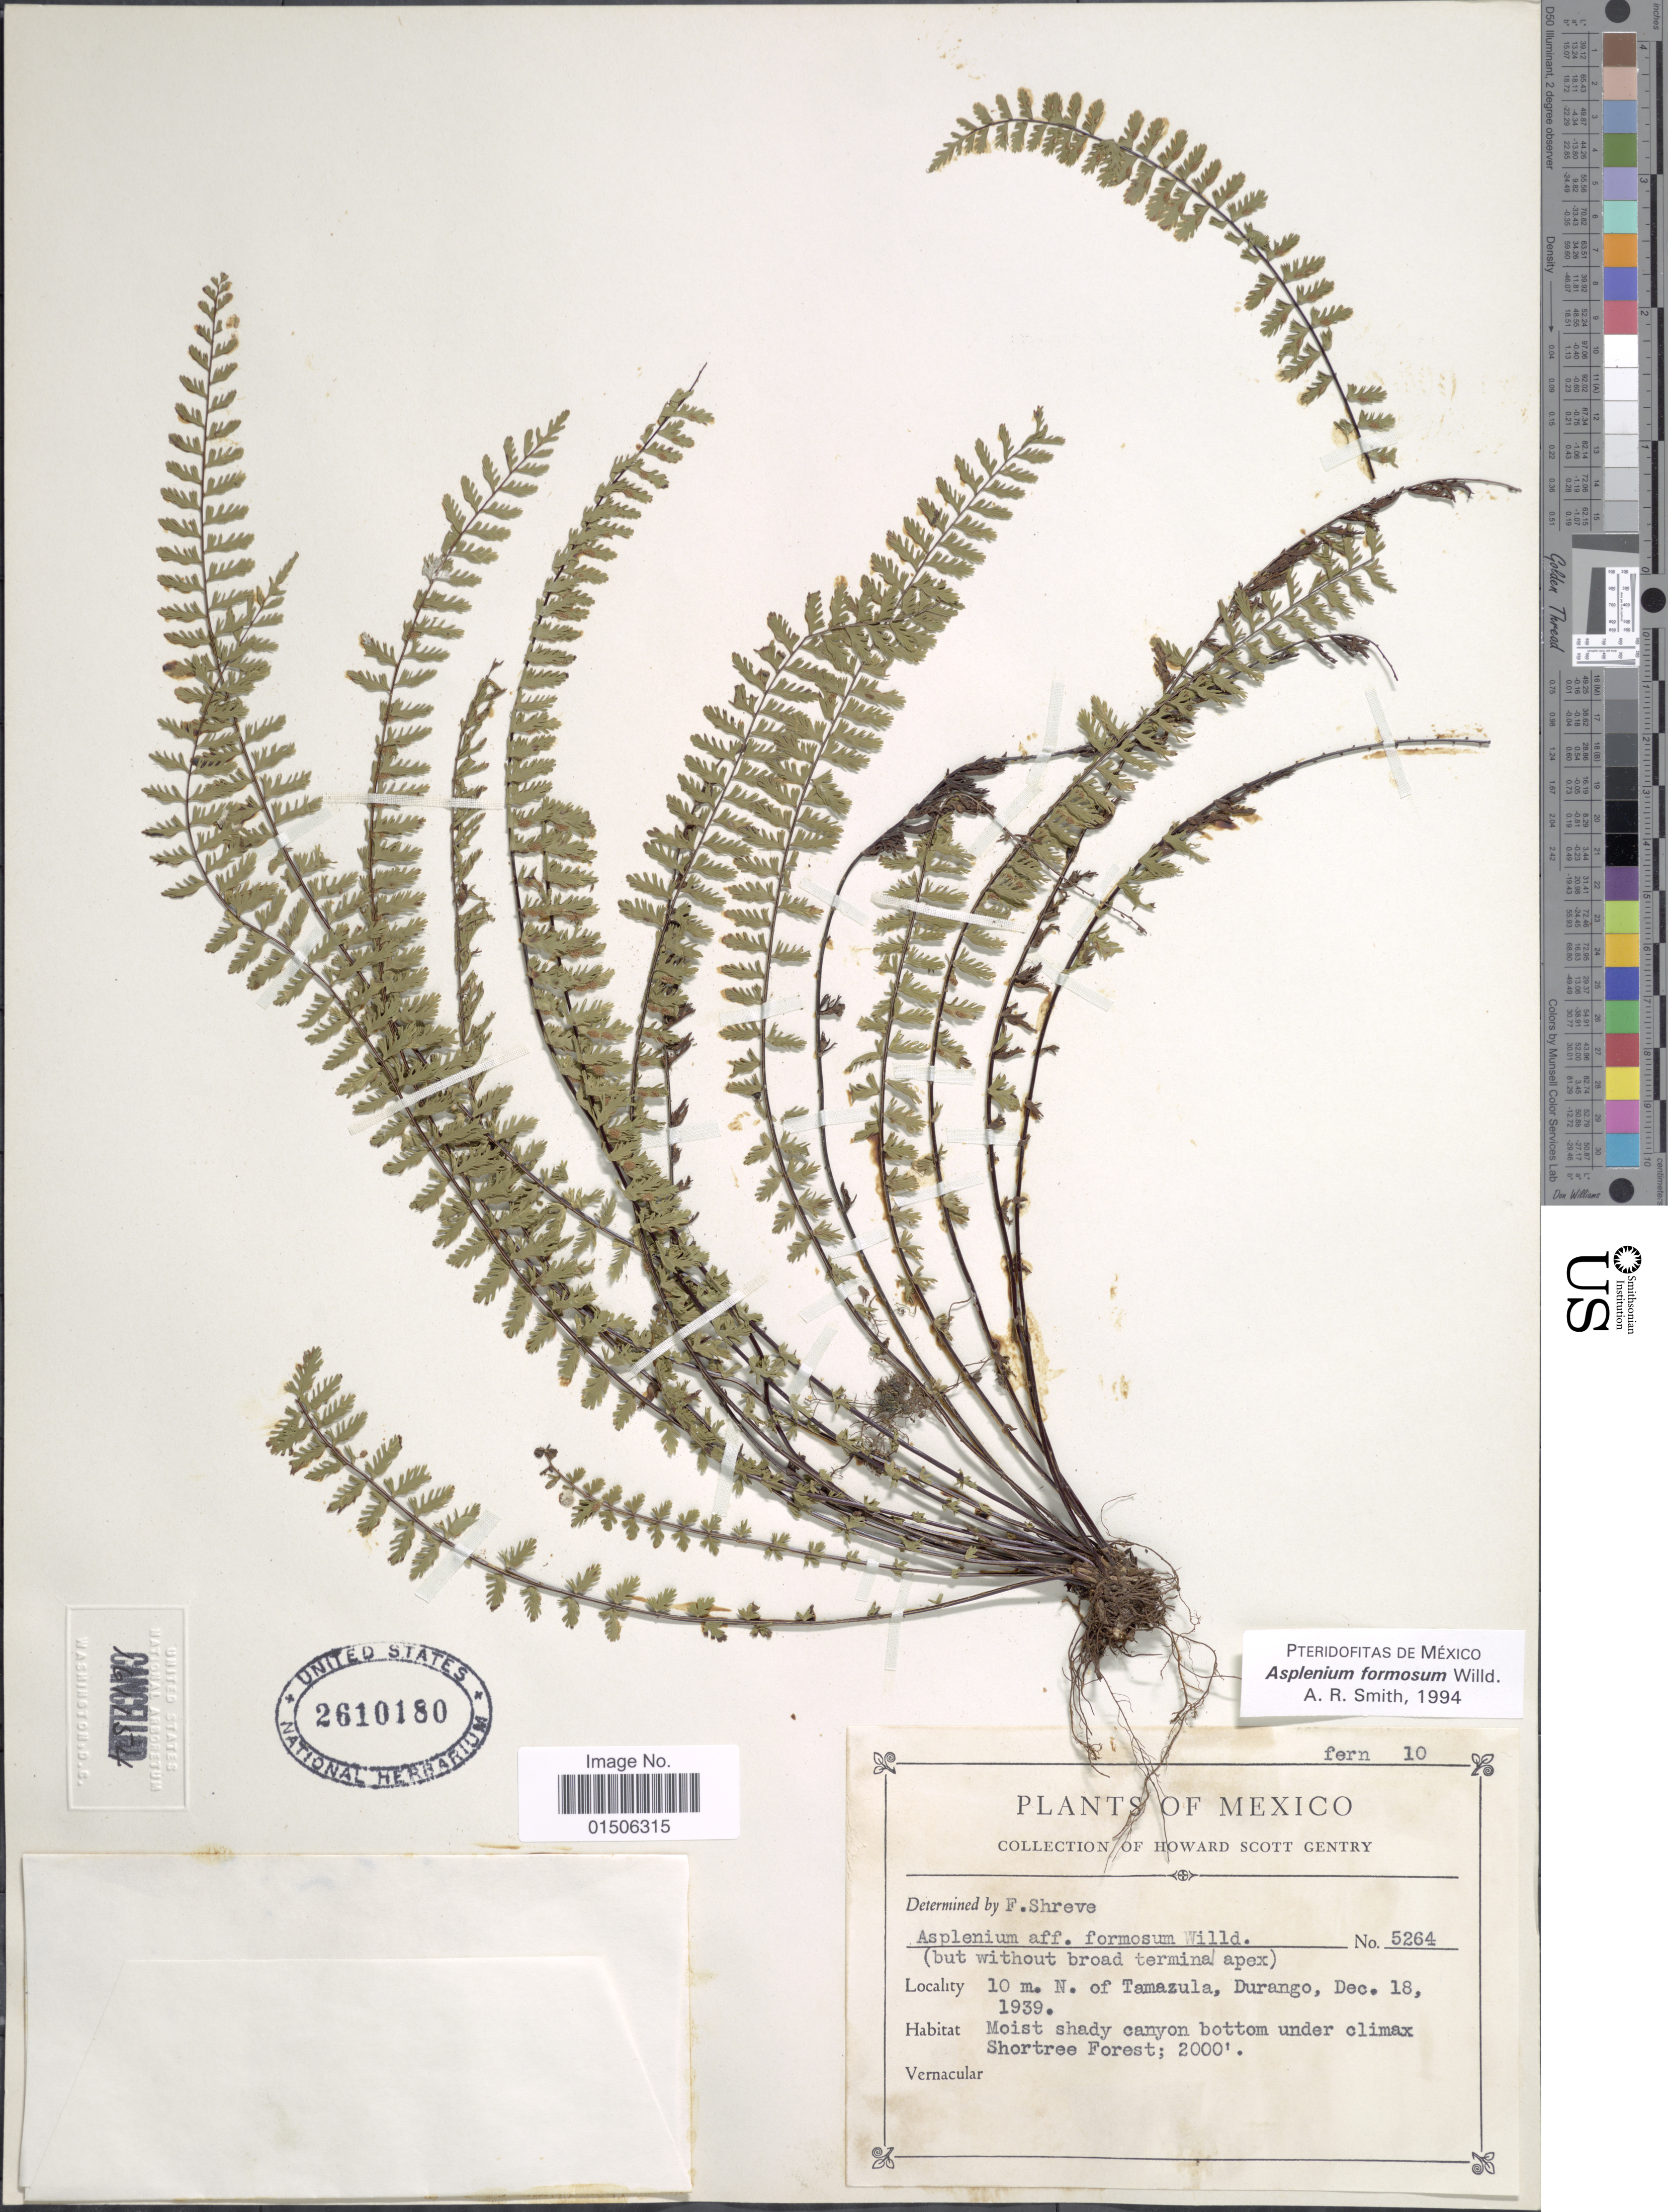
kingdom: Plantae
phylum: Tracheophyta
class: Polypodiopsida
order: Polypodiales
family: Aspleniaceae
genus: Asplenium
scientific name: Asplenium formosum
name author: Willd.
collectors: H. S. Gentry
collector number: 5264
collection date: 1939-12-18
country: Mexico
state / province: Durango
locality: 10 m. N. of Tamazula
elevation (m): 610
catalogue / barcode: US 2610180